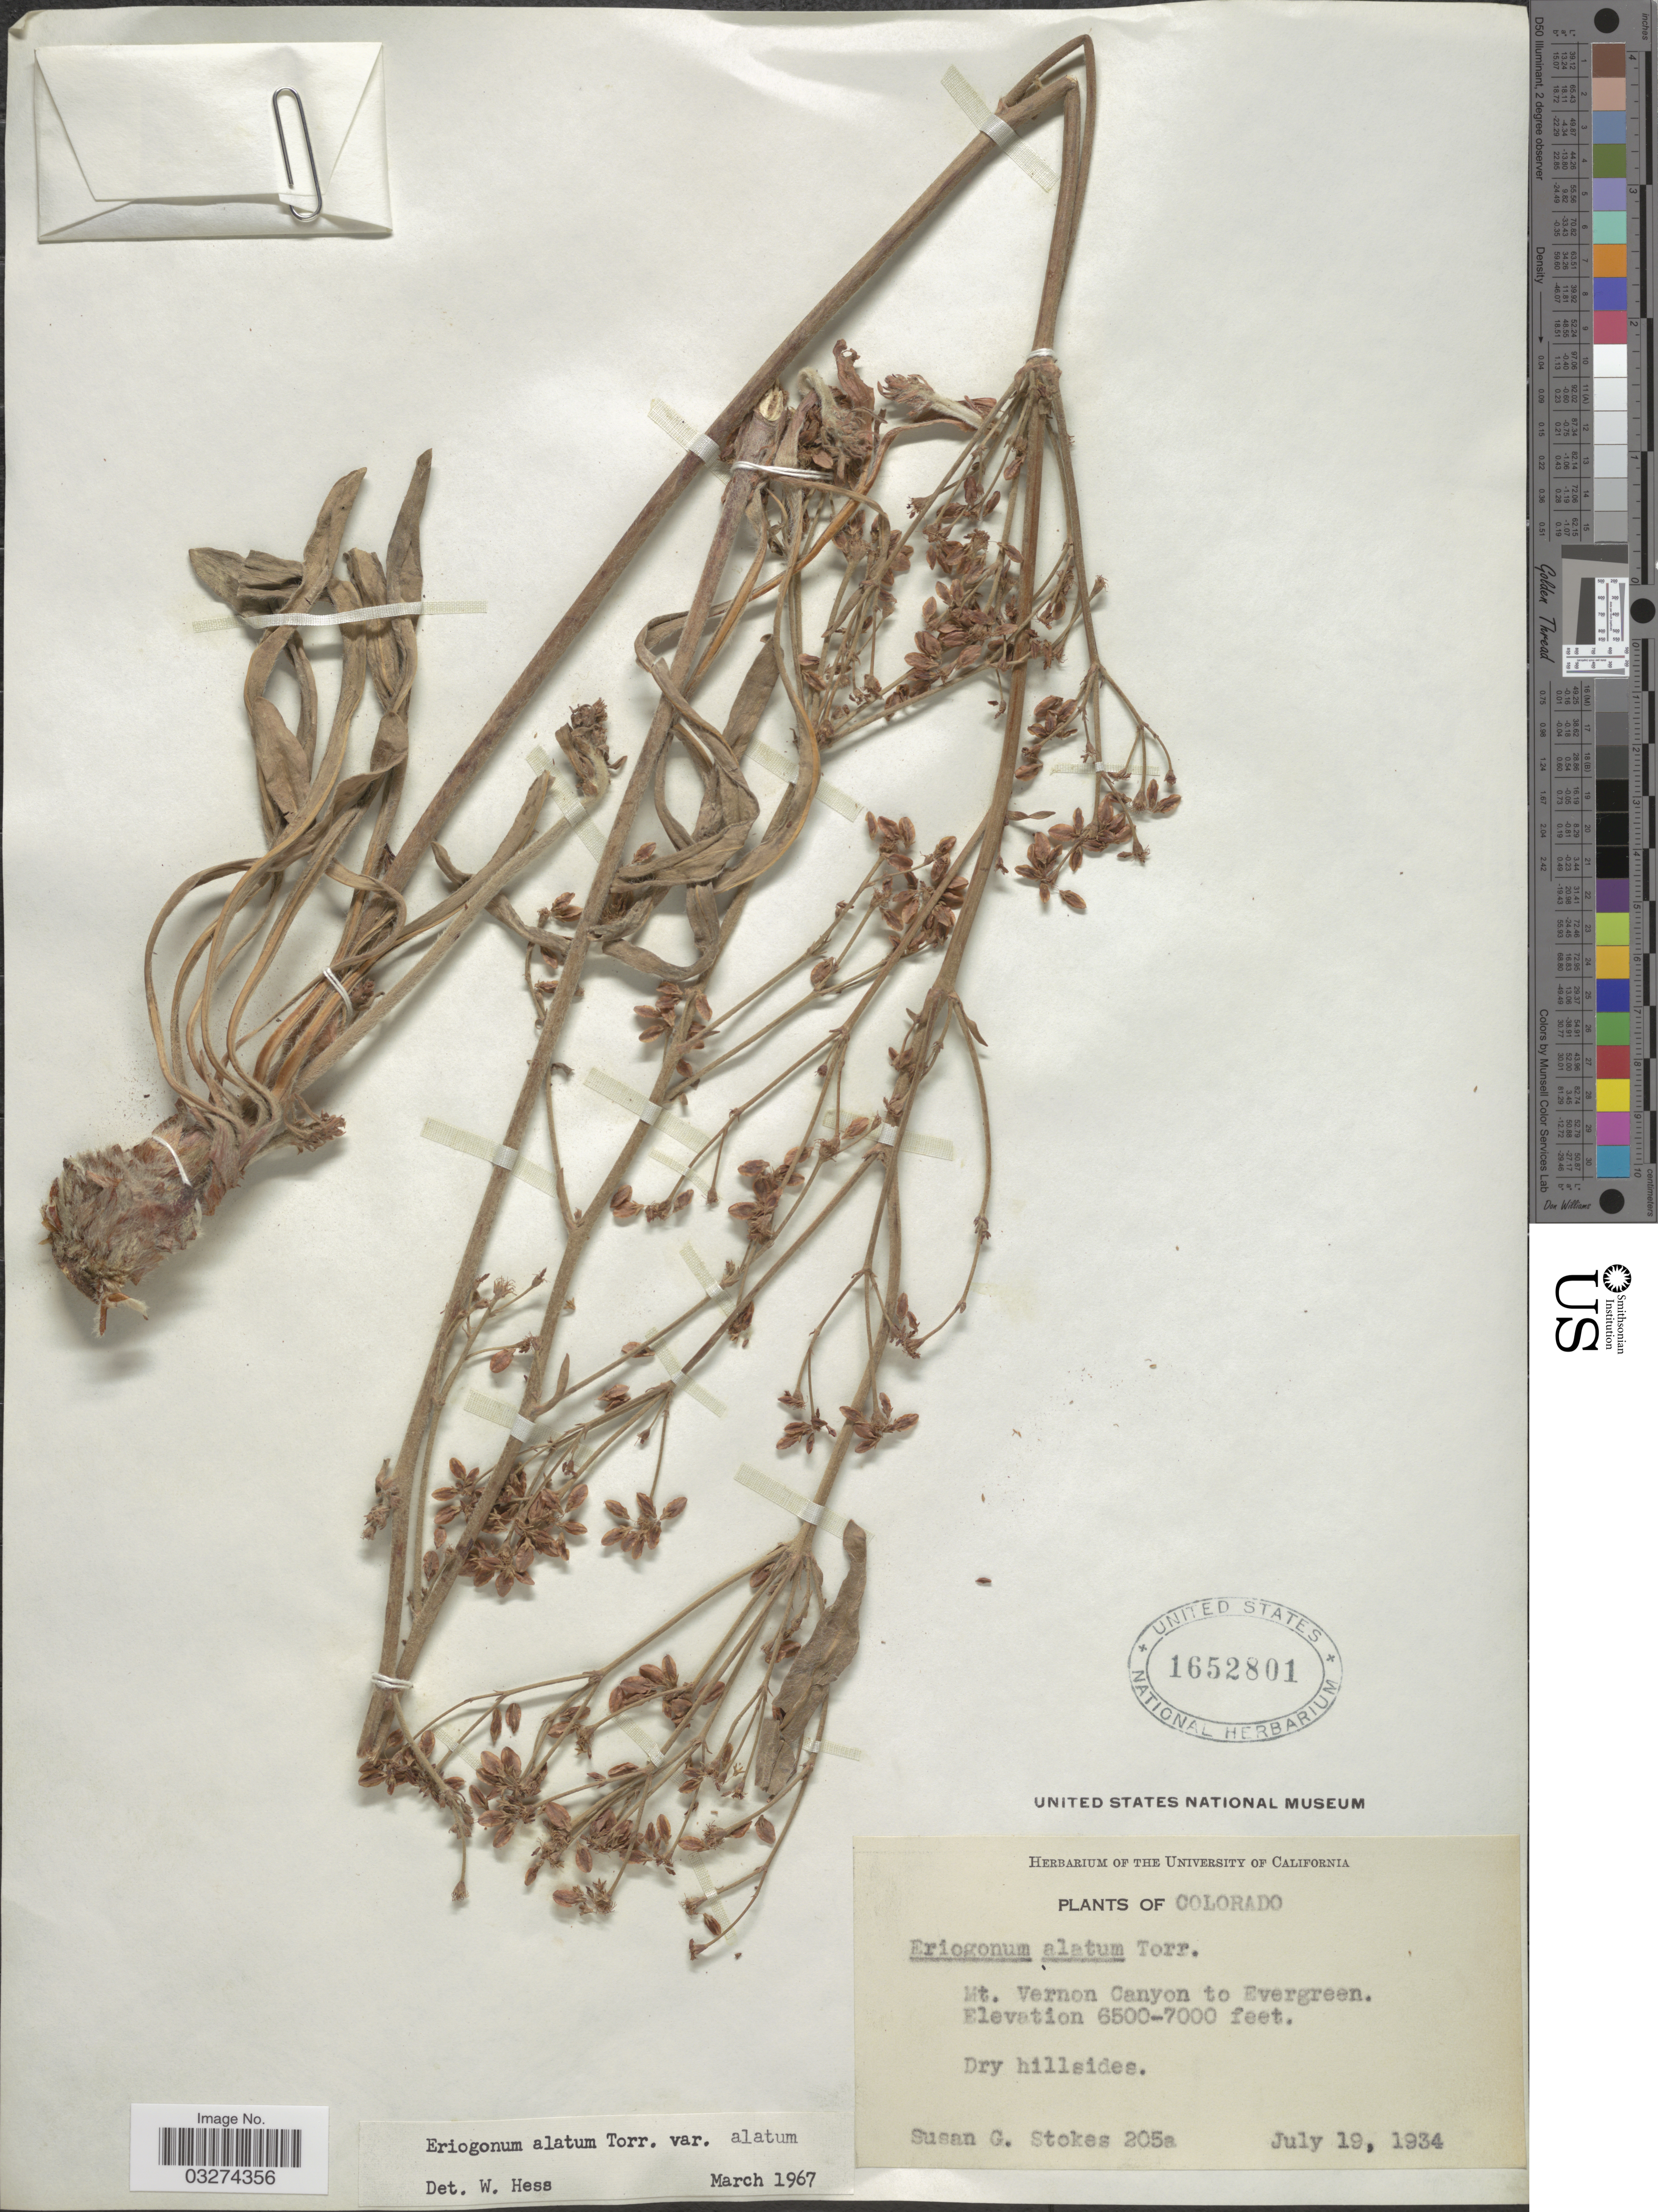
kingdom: Plantae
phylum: Tracheophyta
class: Magnoliopsida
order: Caryophyllales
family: Polygonaceae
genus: Eriogonum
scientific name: Eriogonum alatum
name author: Torr.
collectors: S. G. Stokes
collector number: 205a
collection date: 1934-07-19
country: United States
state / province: Colorado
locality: Mt. Vernon Canyon to Evergreen.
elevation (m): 1981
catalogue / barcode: US 1652801